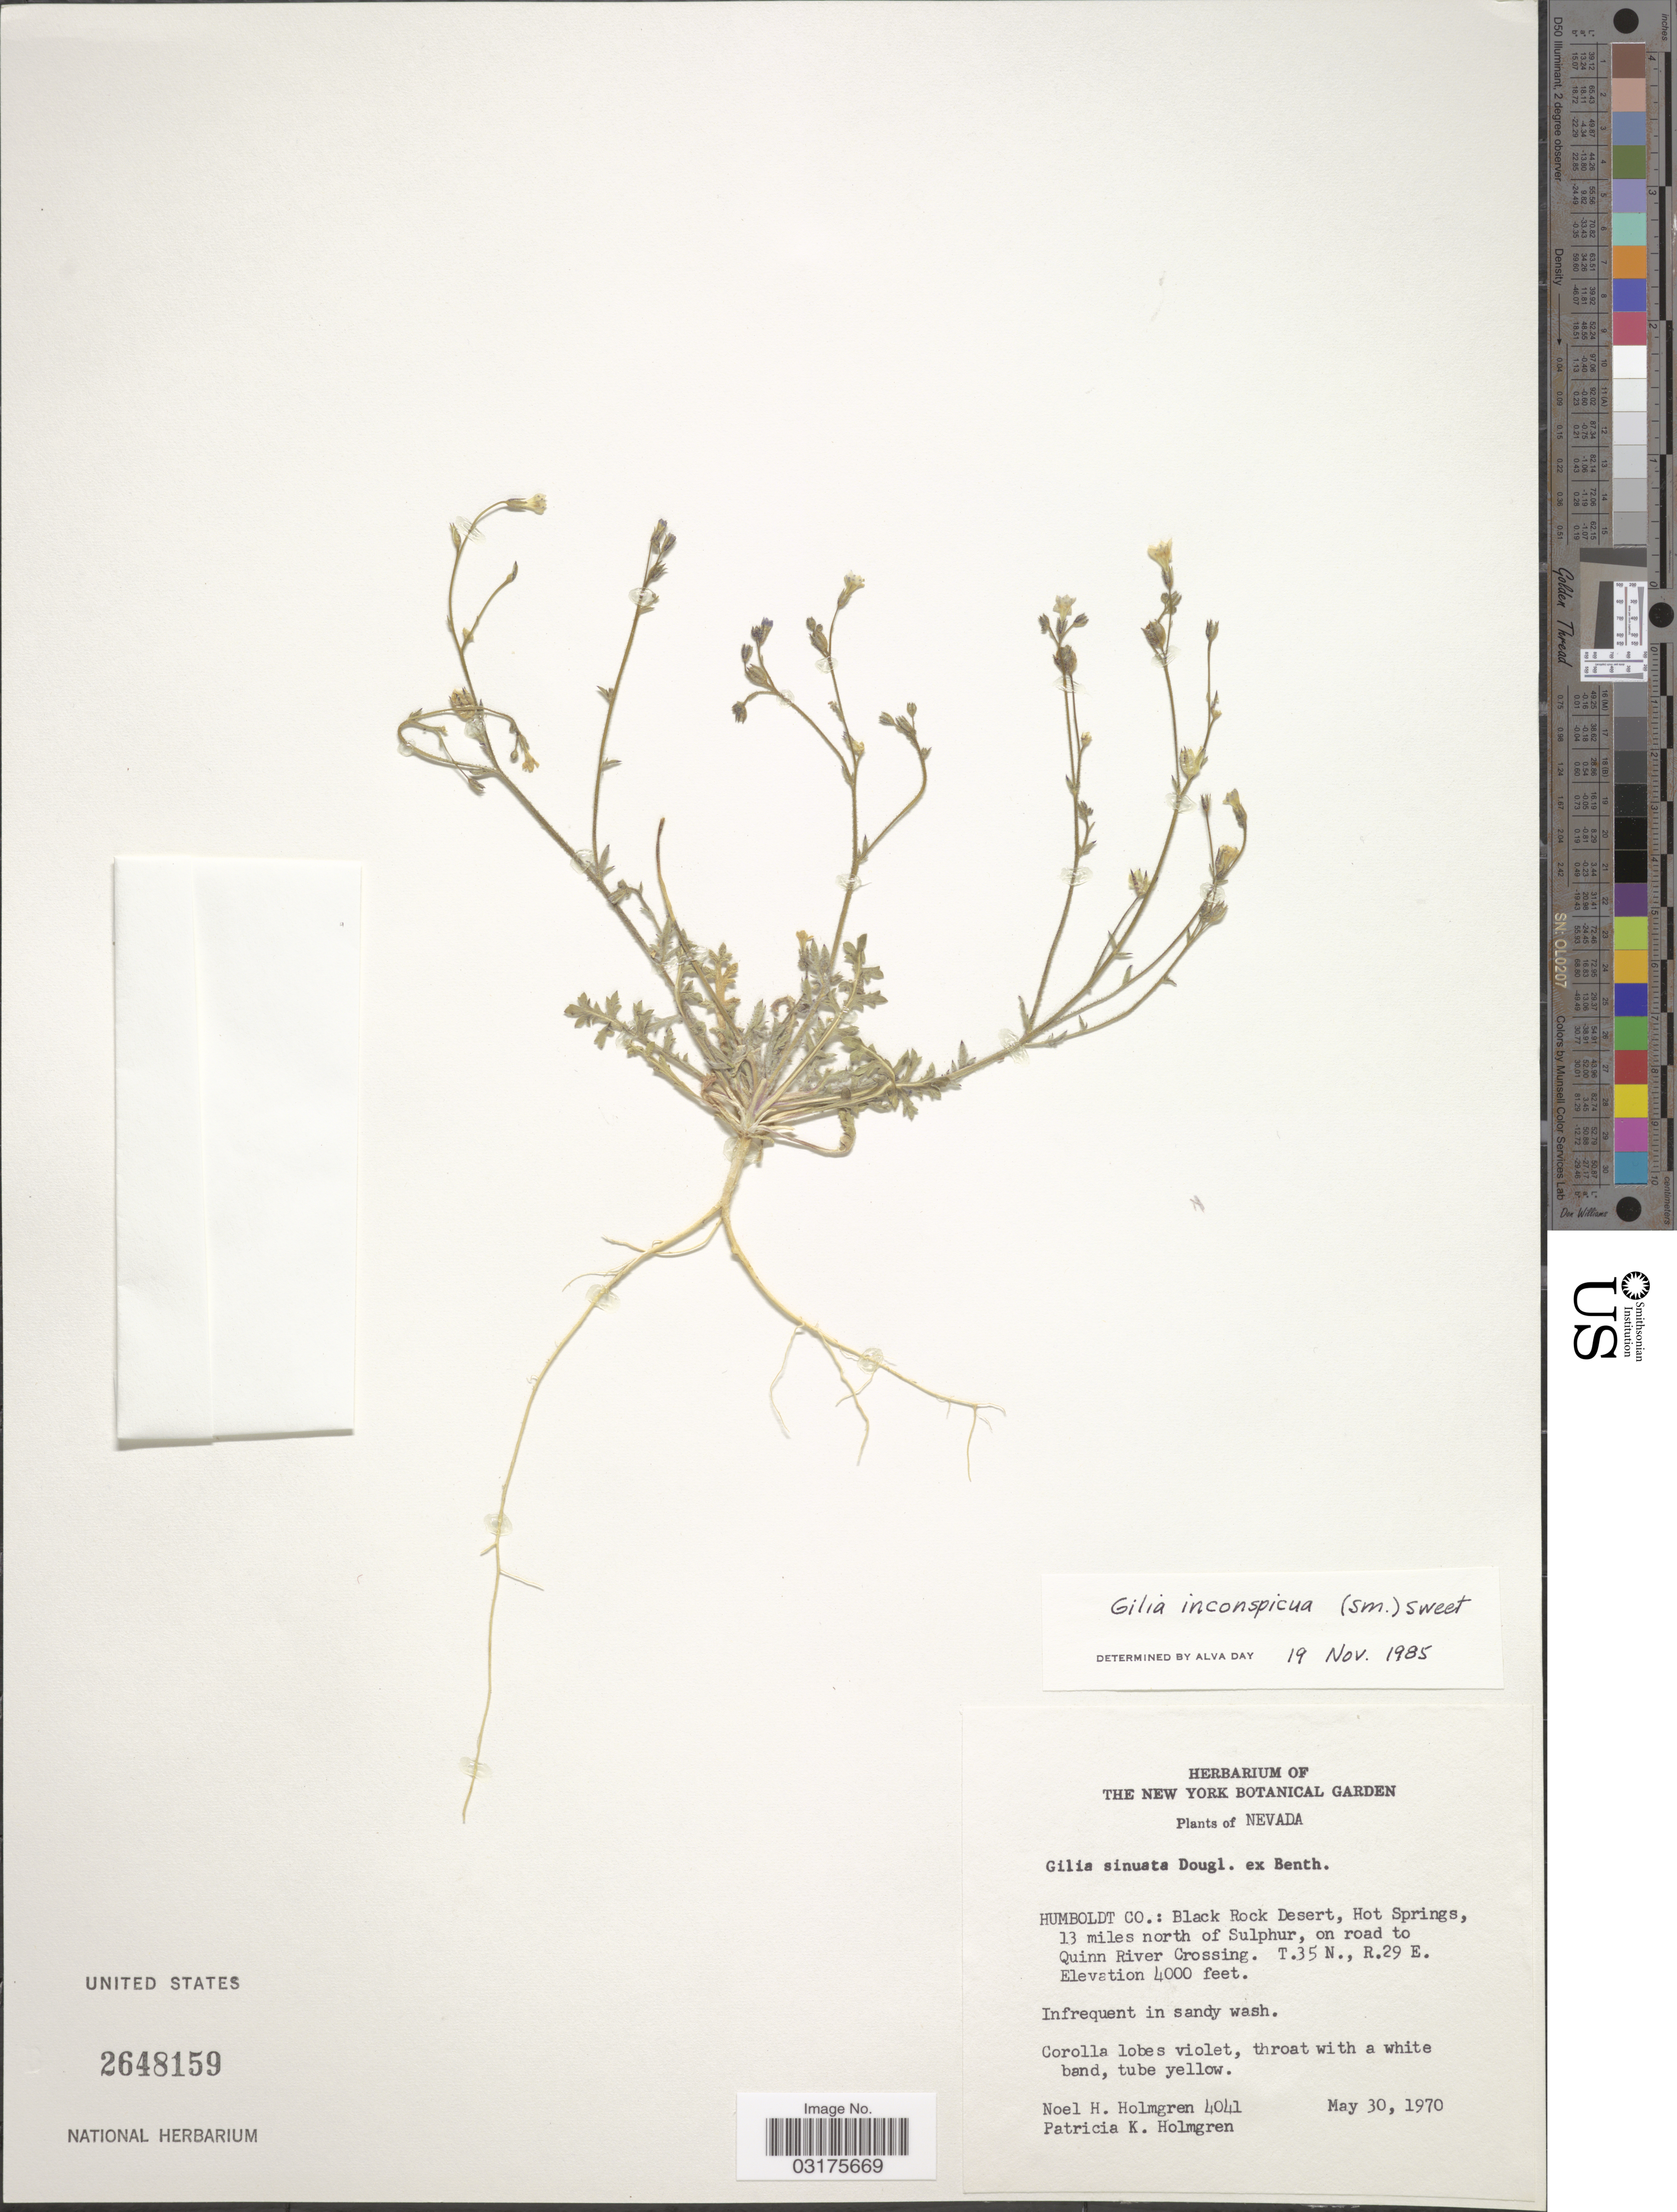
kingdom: Plantae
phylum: Tracheophyta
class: Magnoliopsida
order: Ericales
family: Polemoniaceae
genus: Gilia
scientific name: Gilia inconspicua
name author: (Sm.) Sweet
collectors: N. H. Holmgren & P. K. Holmgren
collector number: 4041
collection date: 1970-05-30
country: United States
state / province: Nevada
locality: Humboldt Co.: Black Rock Desert, Hot Springs, 13 miles north of Sulphur, on road to Quinn River Crossing. T.35N., R.29E.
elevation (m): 1219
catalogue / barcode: US 2648159